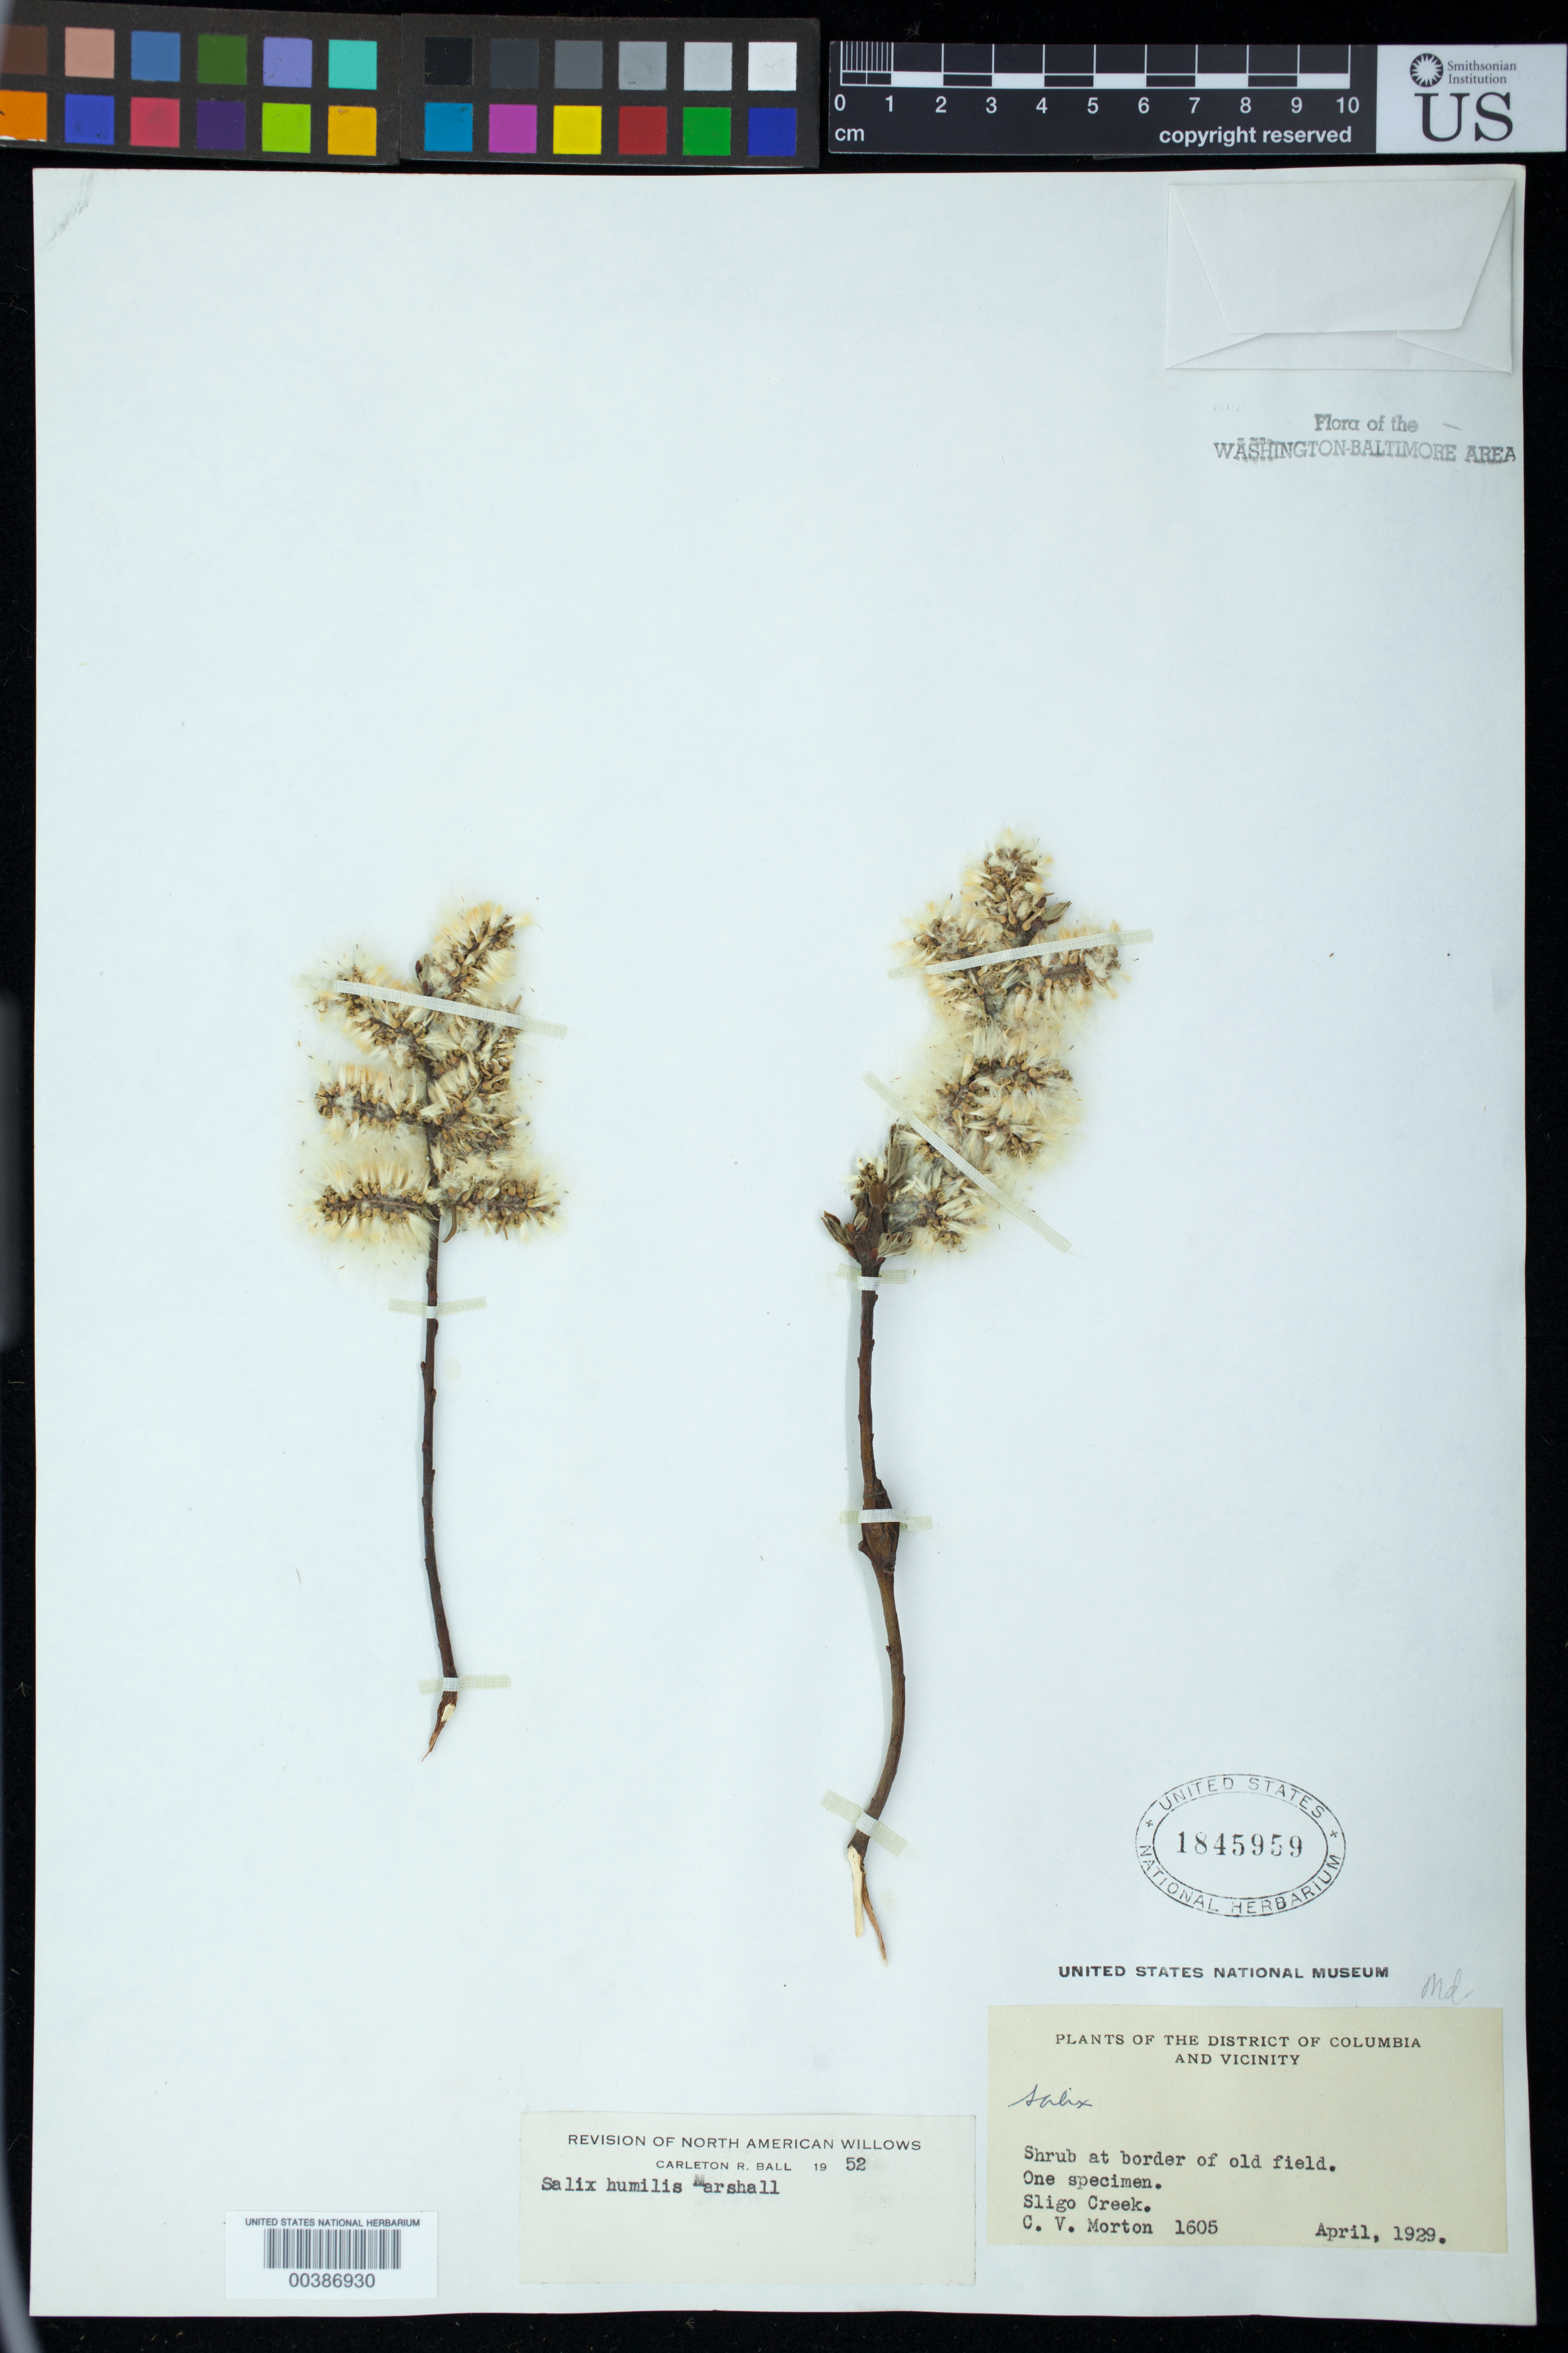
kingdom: Plantae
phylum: Tracheophyta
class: Magnoliopsida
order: Malpighiales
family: Salicaceae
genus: Salix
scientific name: Salix humilis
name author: Marshall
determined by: Ball, C. R.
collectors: C. V. Morton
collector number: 1605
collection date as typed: Apr 1929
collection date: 1929-04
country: United States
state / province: Maryland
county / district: Montgomery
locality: Sligo Creek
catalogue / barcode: US 1845959